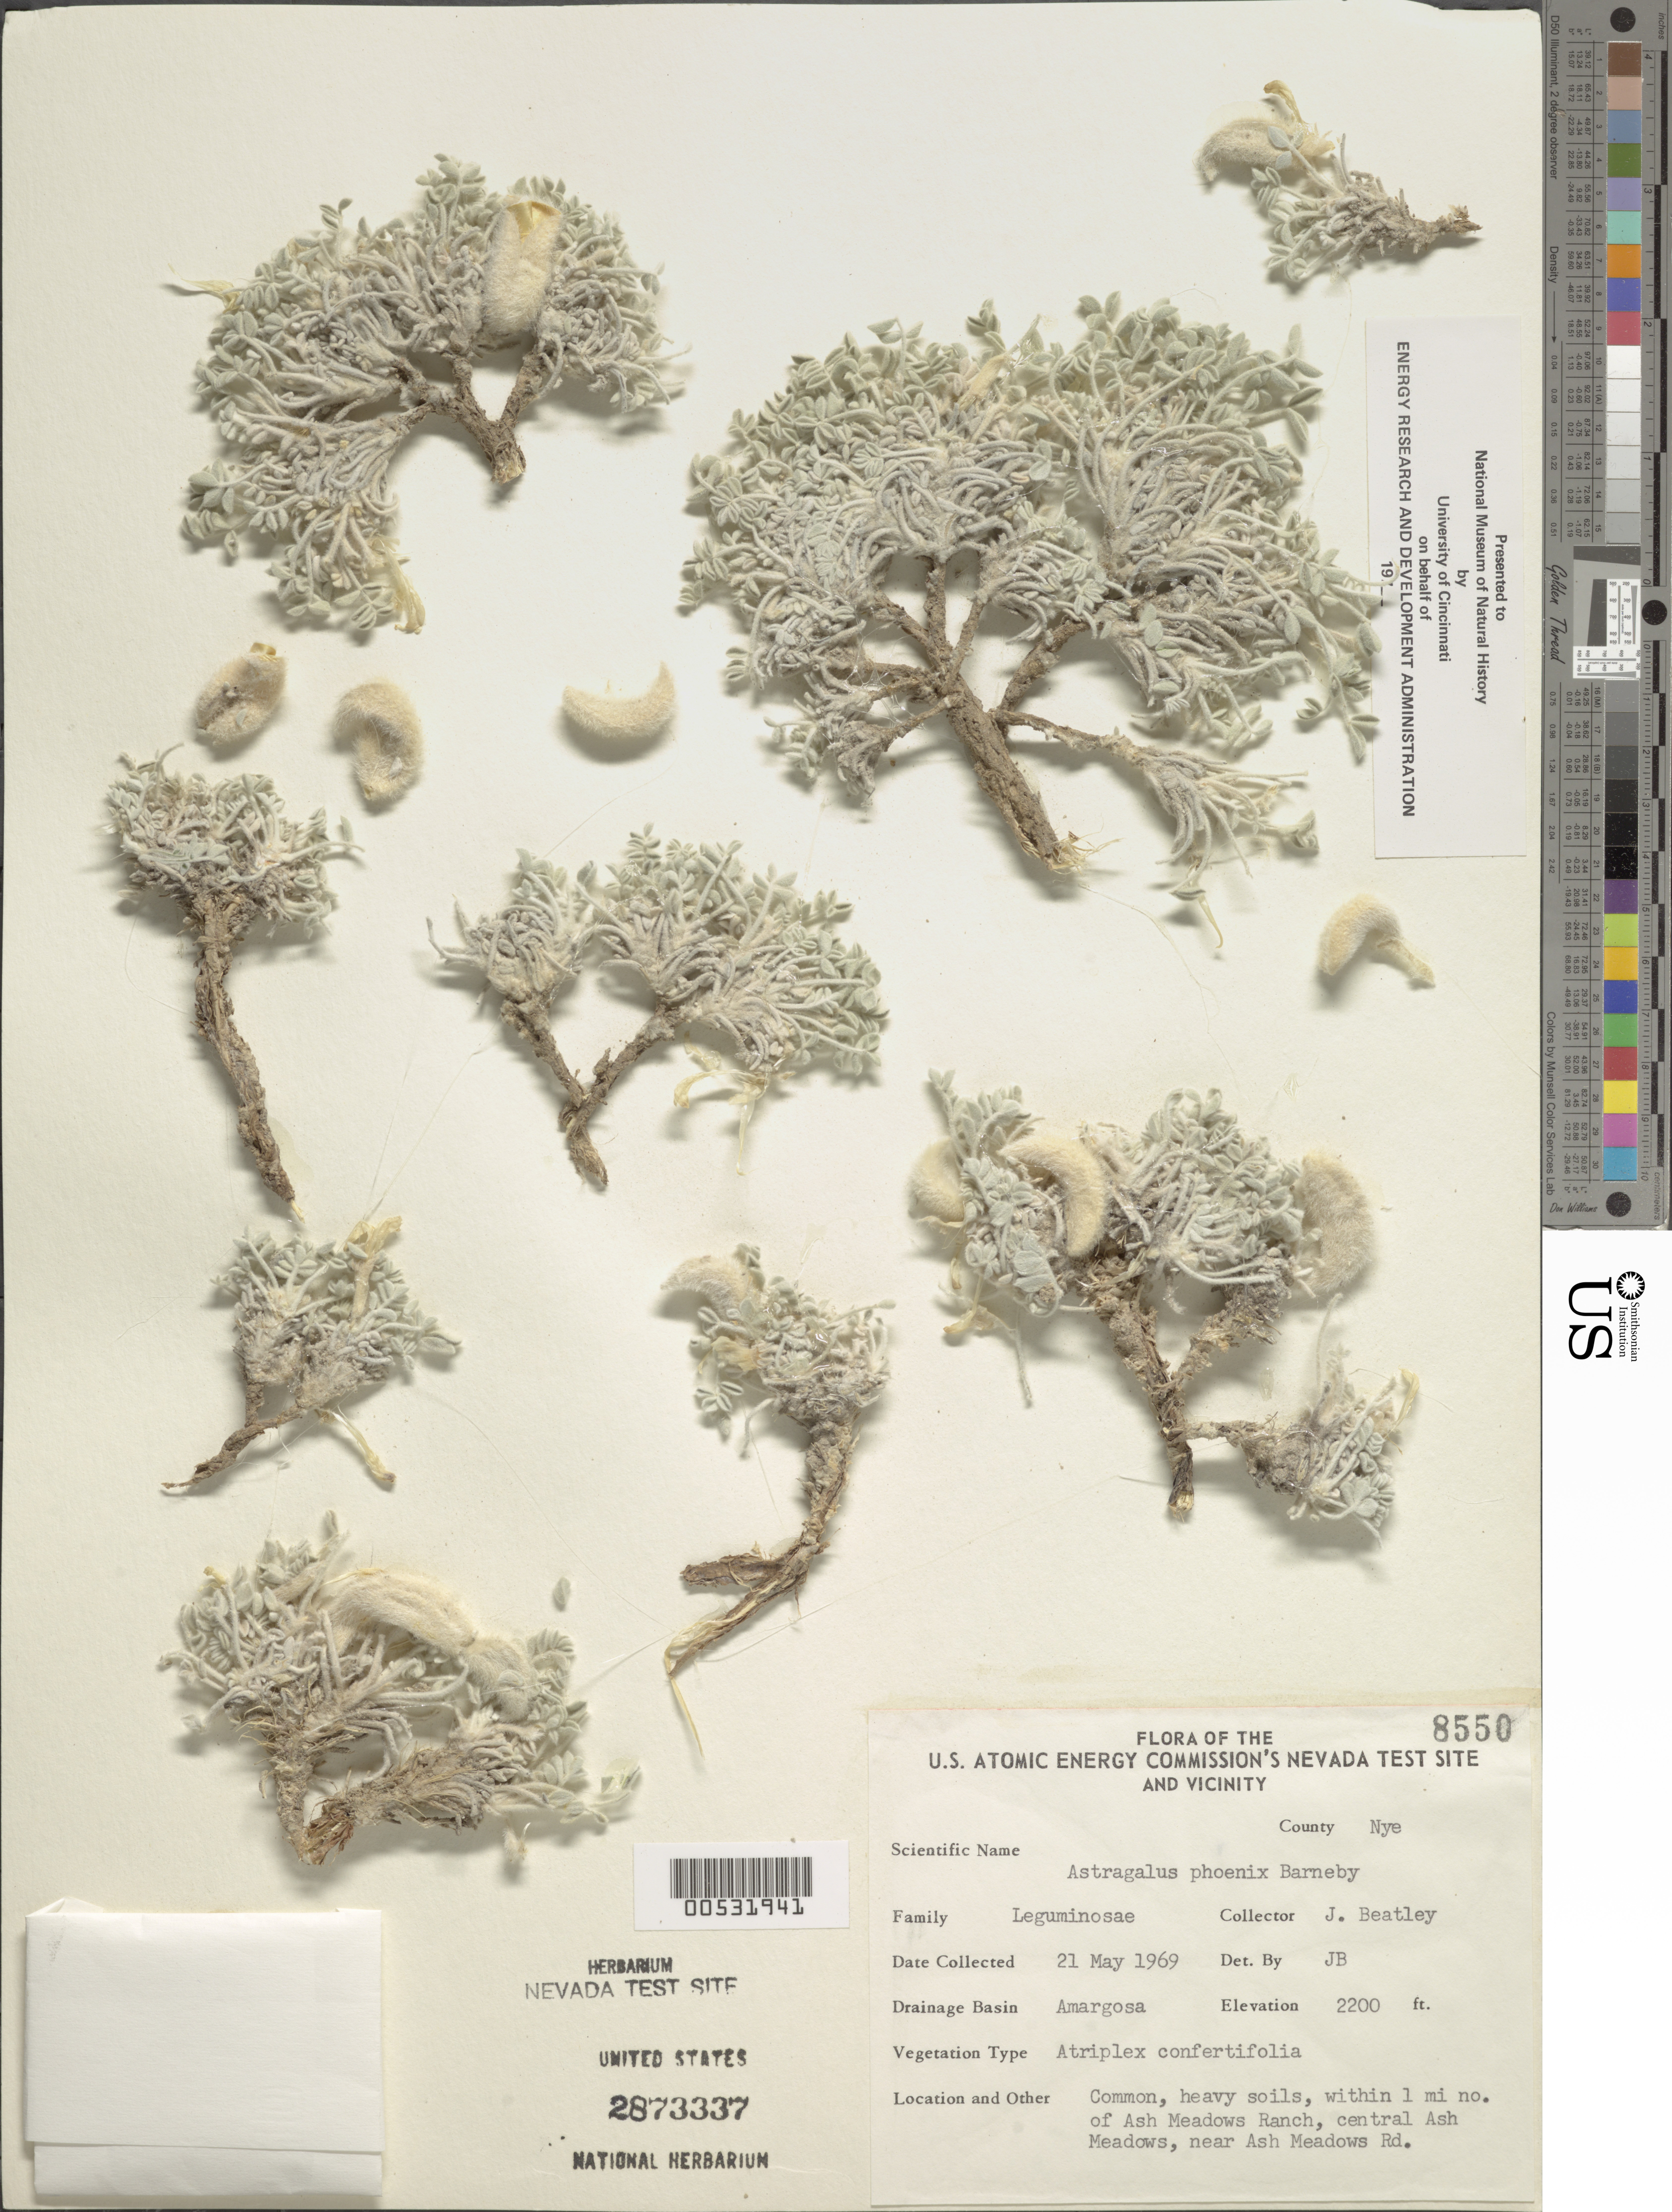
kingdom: Plantae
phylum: Tracheophyta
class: Magnoliopsida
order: Fabales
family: Fabaceae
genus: Astragalus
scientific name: Astragalus phoenix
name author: Barneby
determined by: Beatley, J. C.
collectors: J. C. Beatley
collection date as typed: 21 May 1969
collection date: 1969-05-21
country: United States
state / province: Nevada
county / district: Nye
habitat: Heavy soils.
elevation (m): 670.5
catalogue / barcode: US 2873337